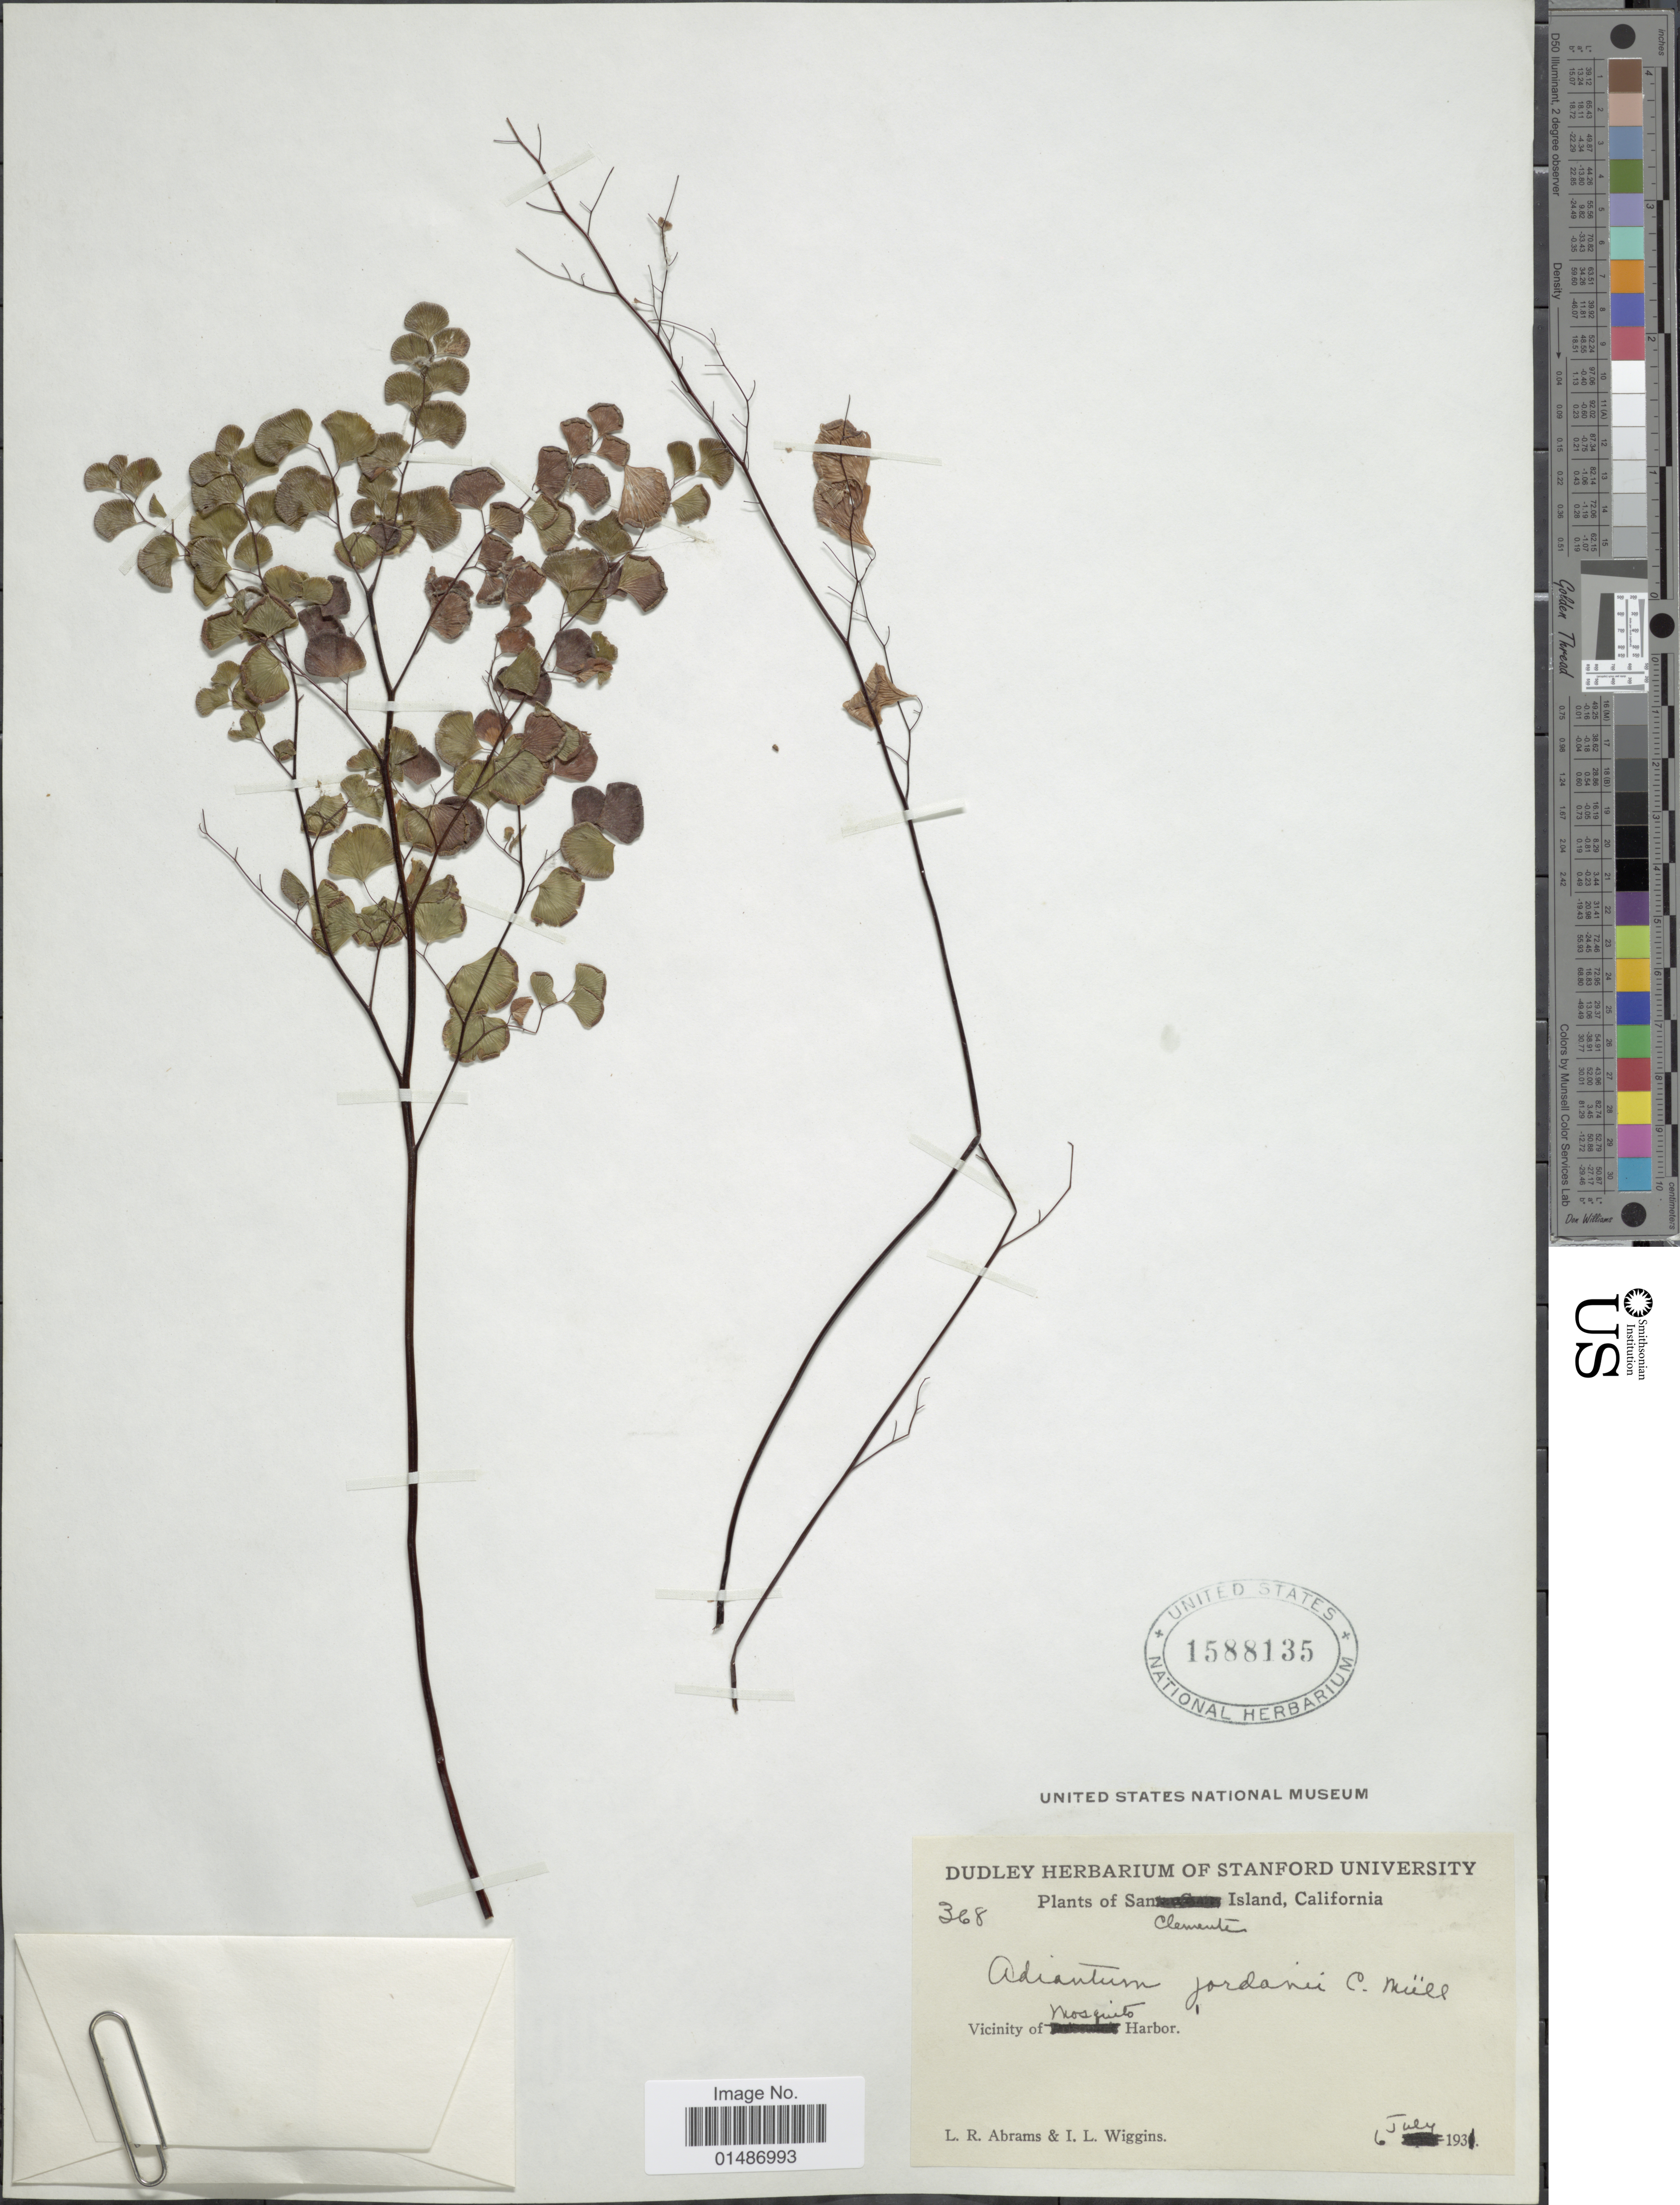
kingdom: Plantae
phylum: Tracheophyta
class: Polypodiopsida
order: Polypodiales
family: Pteridaceae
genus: Adiantum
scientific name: Adiantum jordanii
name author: C.H. Mull.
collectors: L. Abrams & I. L. Wiggins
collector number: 368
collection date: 1931-07-06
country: United States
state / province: California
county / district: Los Angeles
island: San Clemente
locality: San Clemente Island. Vicinity of Mosquito Harbor.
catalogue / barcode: US 1588135